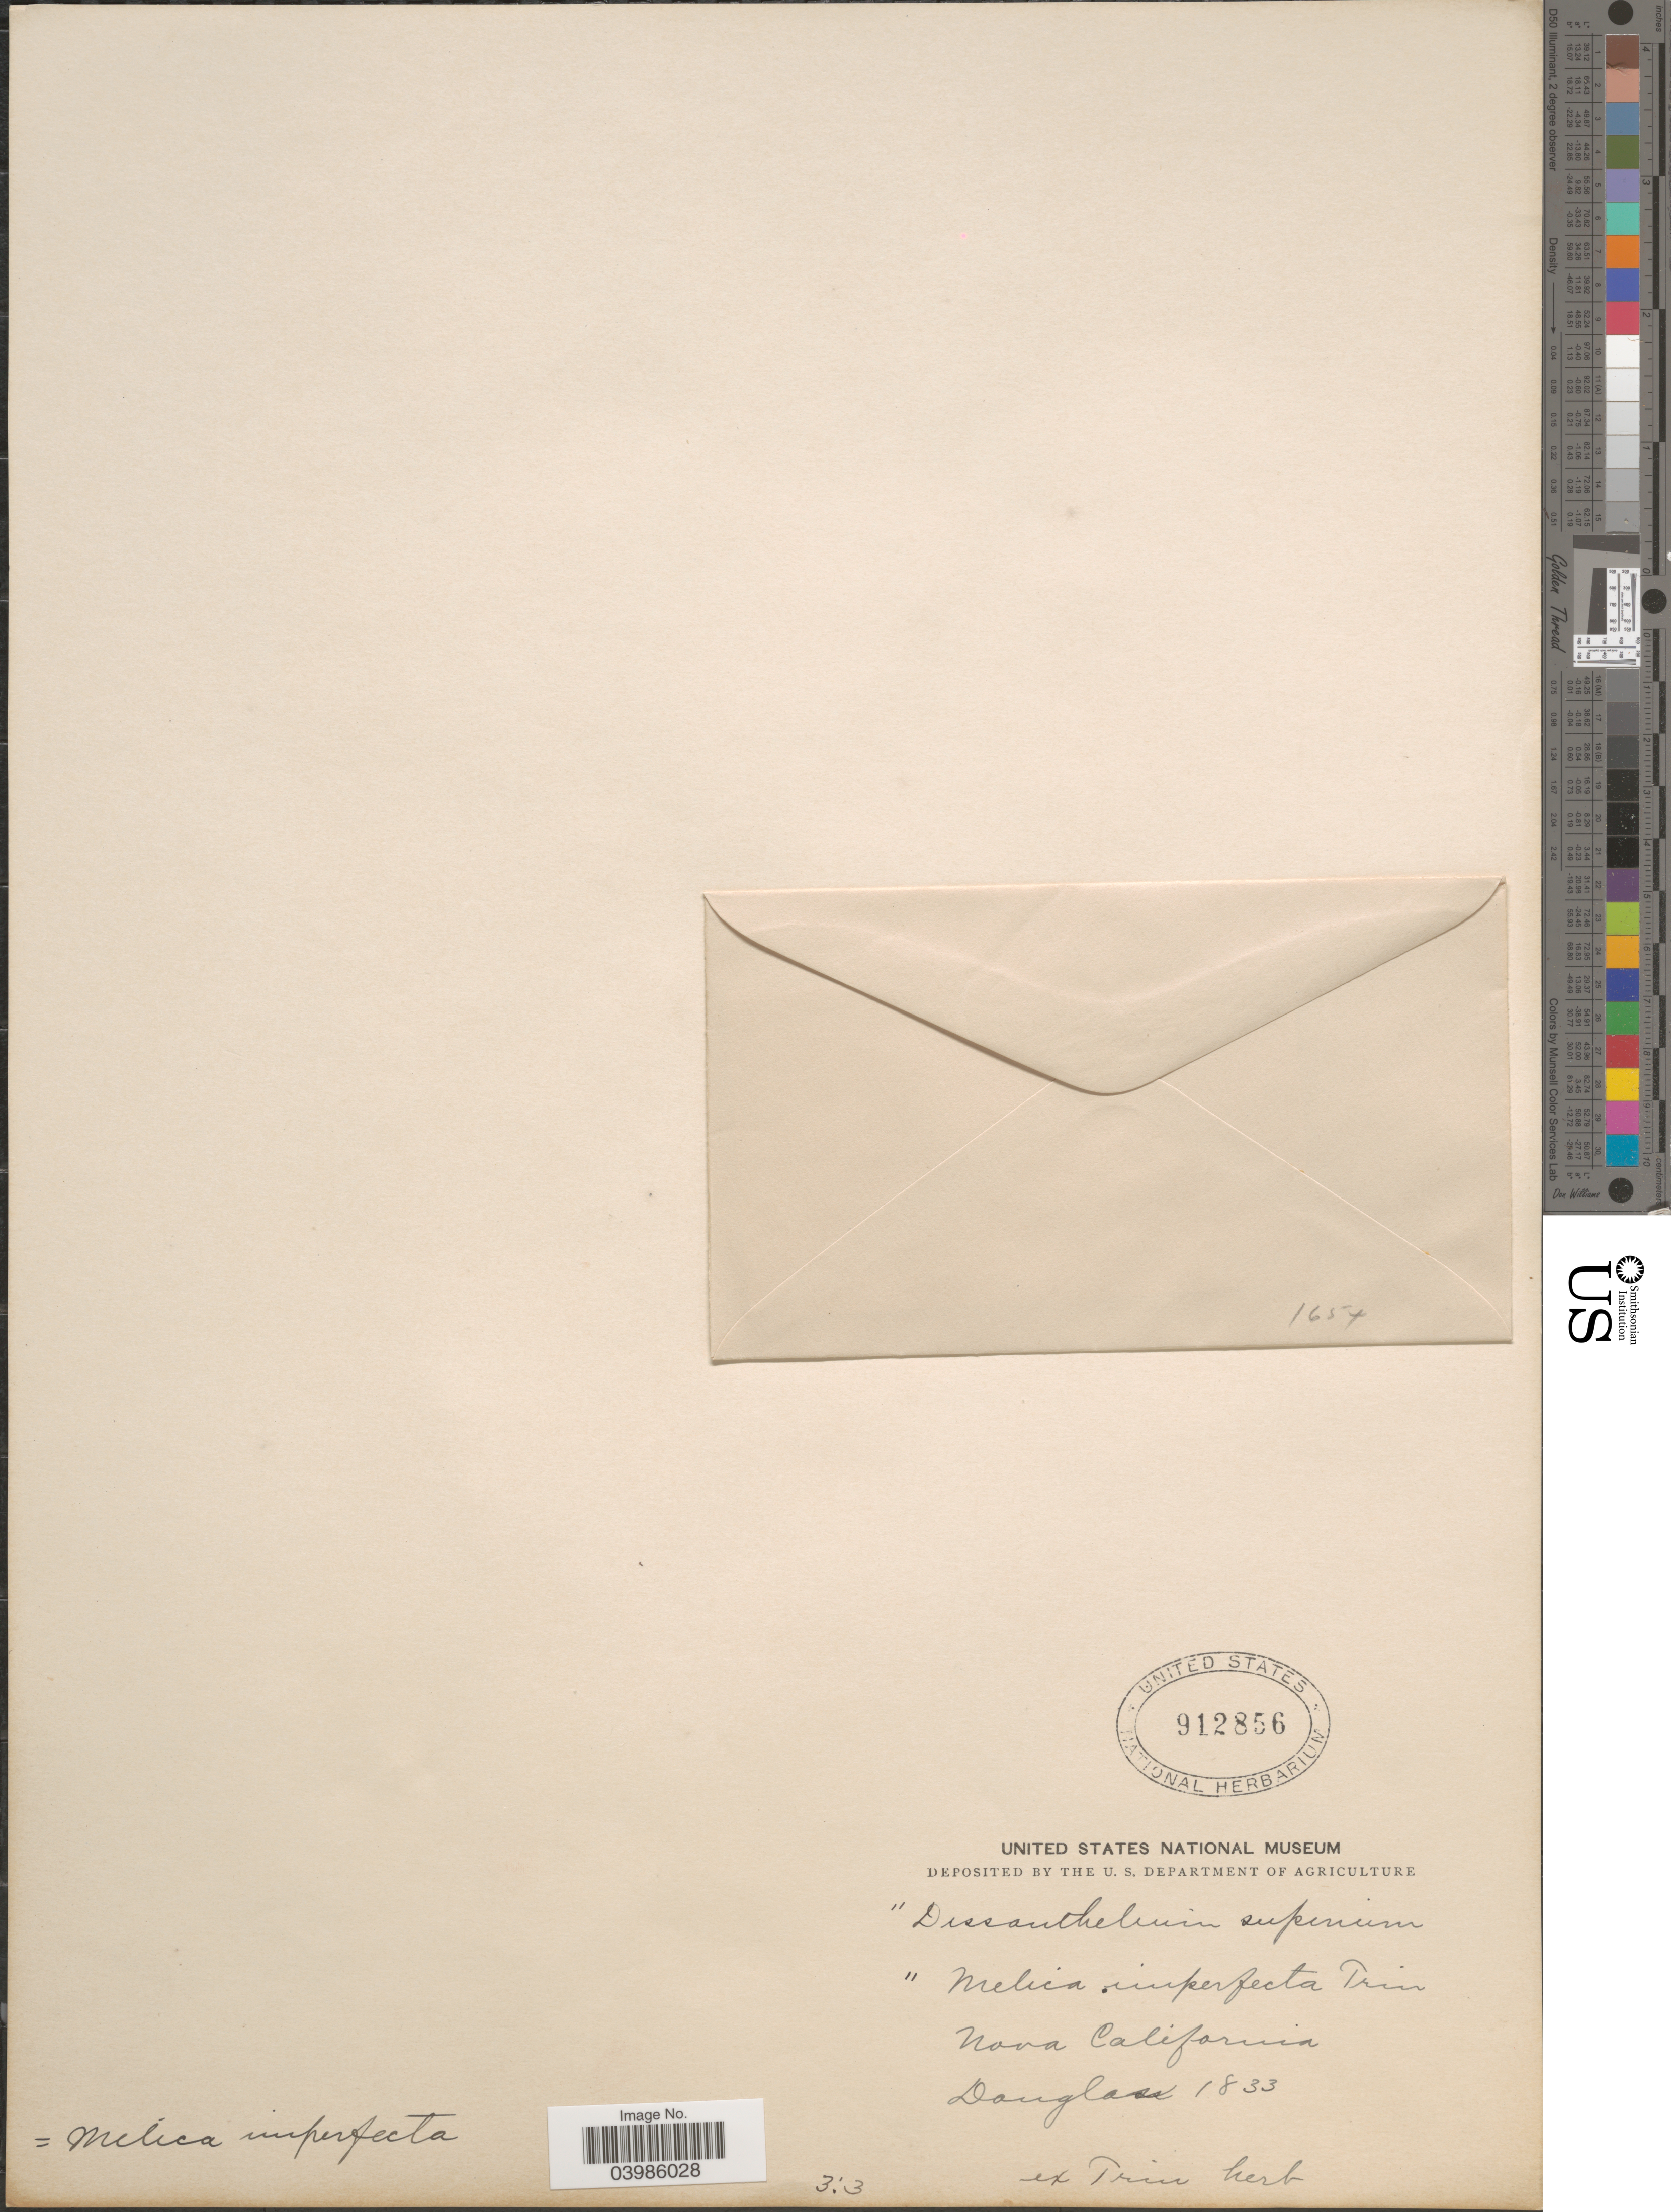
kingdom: Plantae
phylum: Tracheophyta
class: Liliopsida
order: Poales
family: Poaceae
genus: Melica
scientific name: Melica imperfecta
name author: Trin.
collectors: Douglass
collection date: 1833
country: United States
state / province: California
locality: Nova California.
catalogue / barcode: US 912856